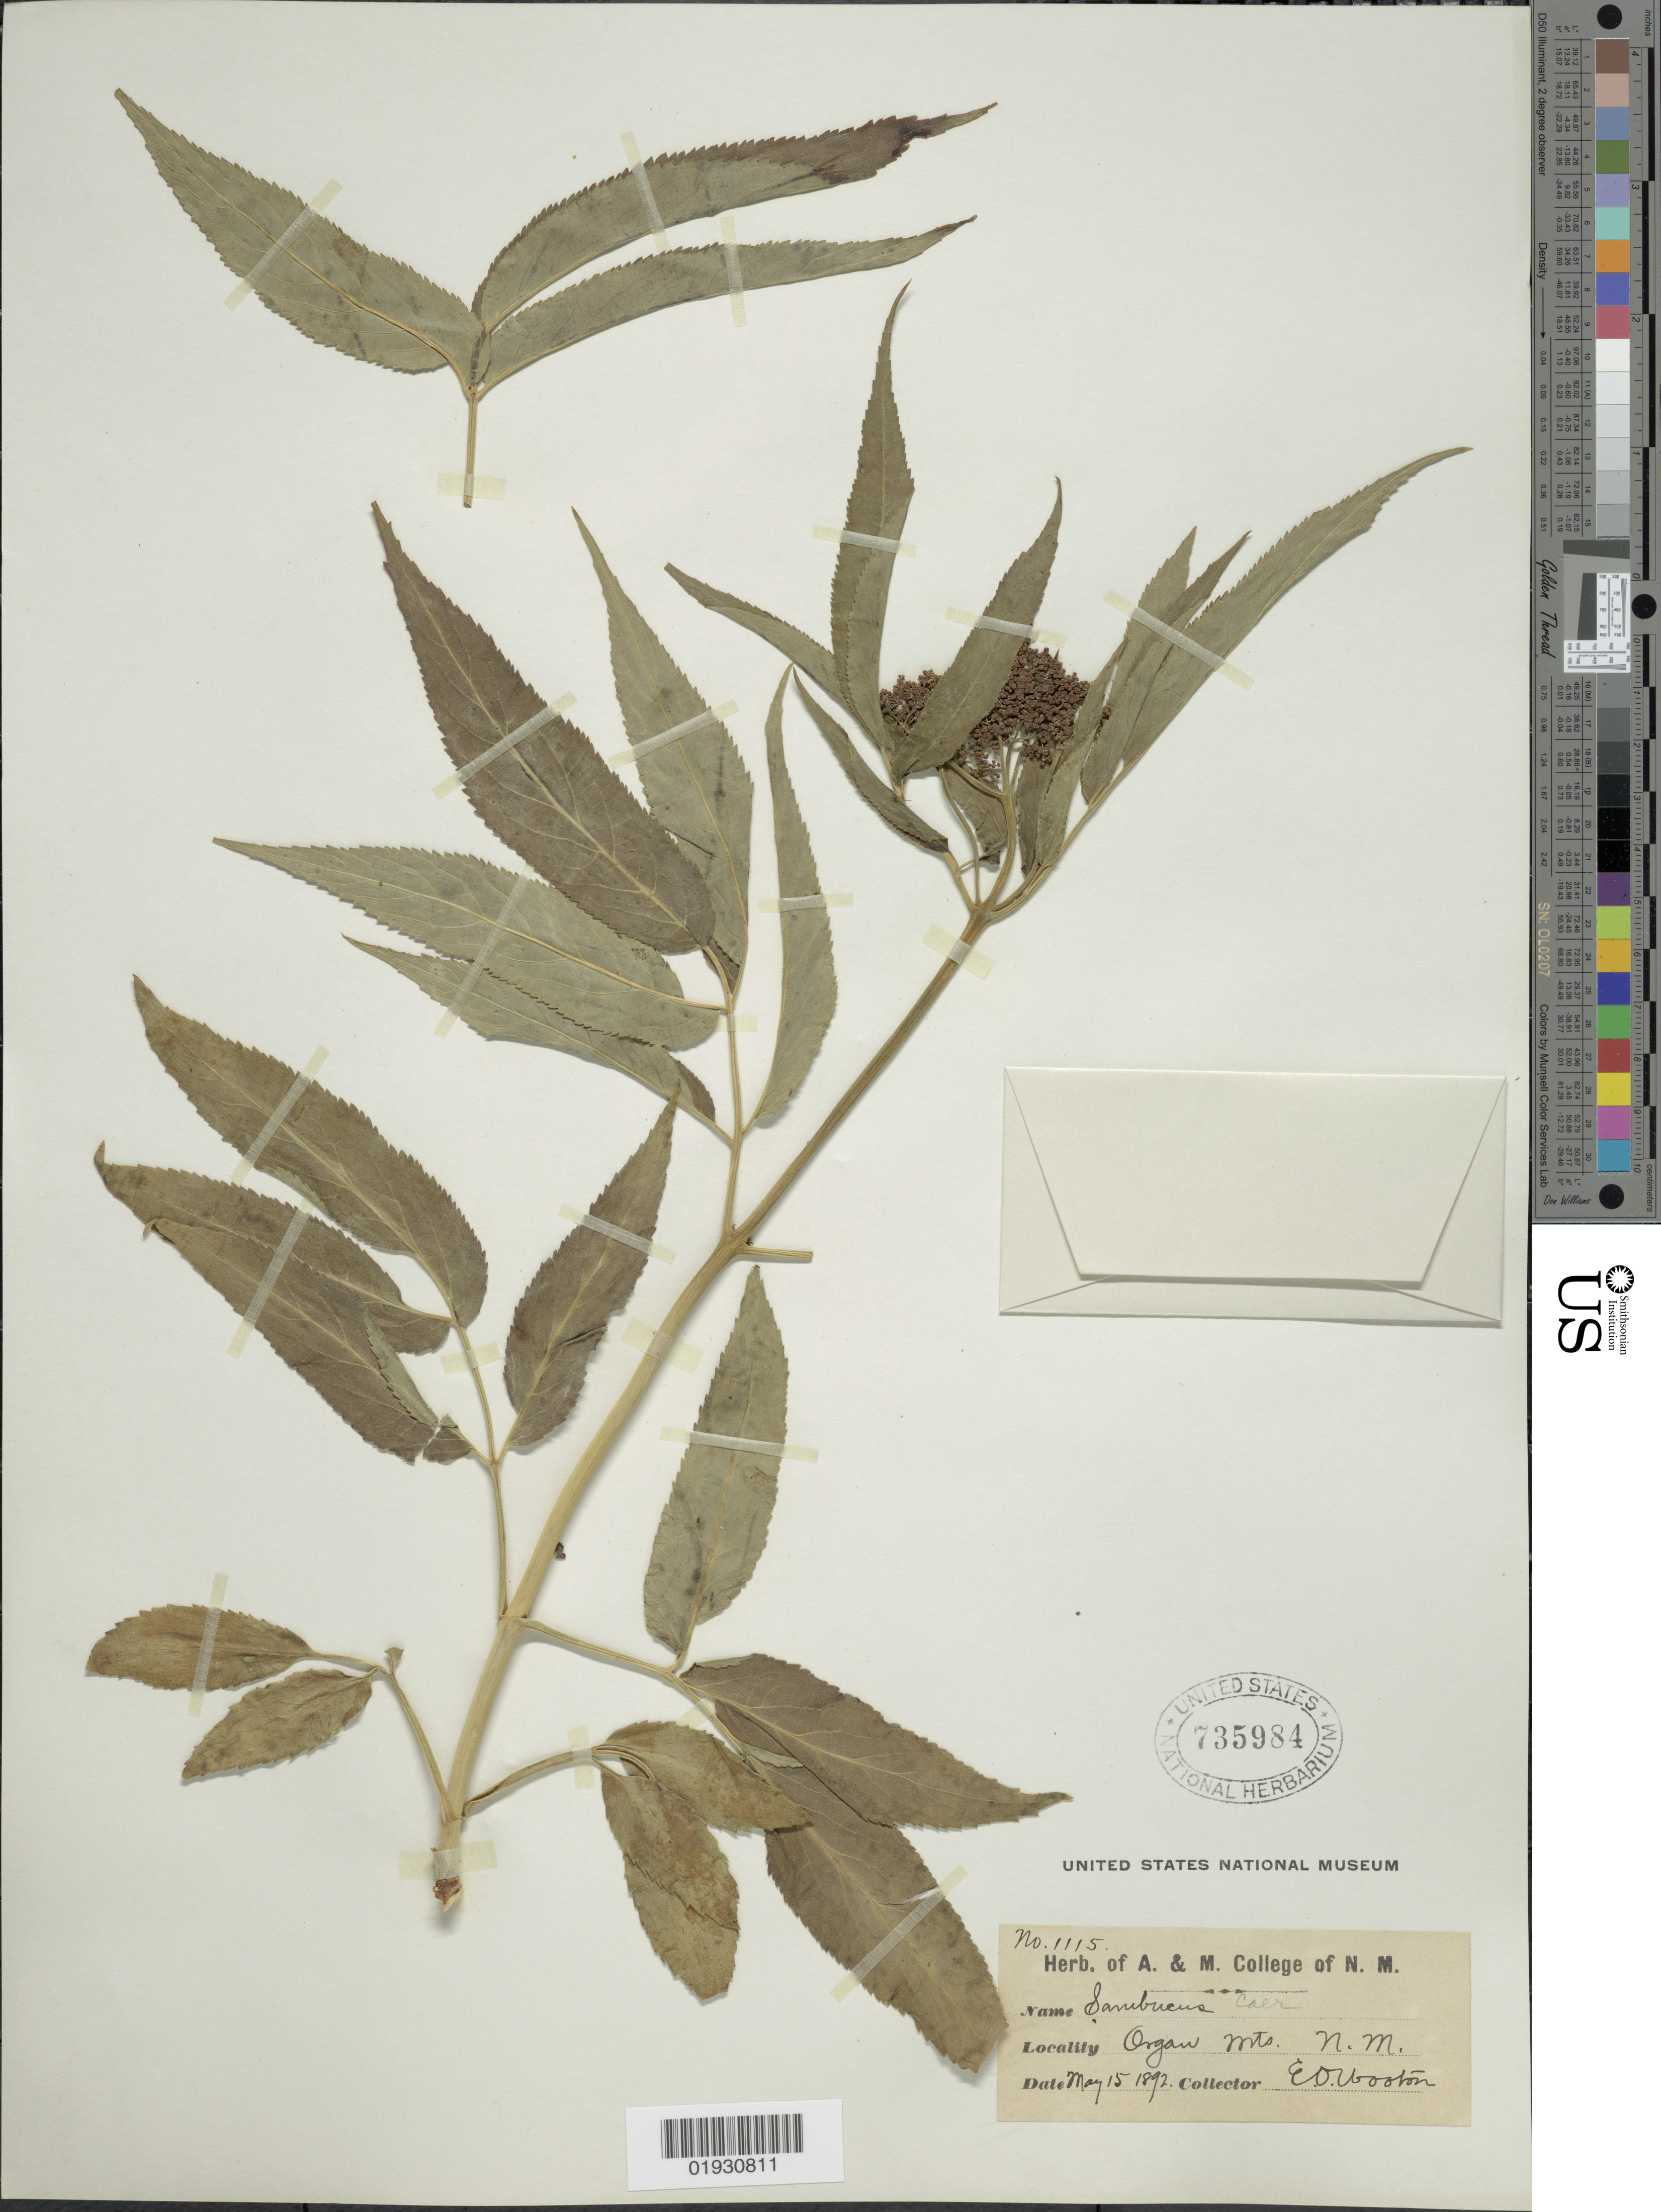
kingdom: Plantae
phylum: Tracheophyta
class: Magnoliopsida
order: Dipsacales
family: Viburnaceae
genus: Sambucus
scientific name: Sambucus cerulea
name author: Raf.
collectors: E. O. Wooton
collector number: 1115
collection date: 1892-05-15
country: United States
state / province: New Mexico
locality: Organ Mts., N.M.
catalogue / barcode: US 735984